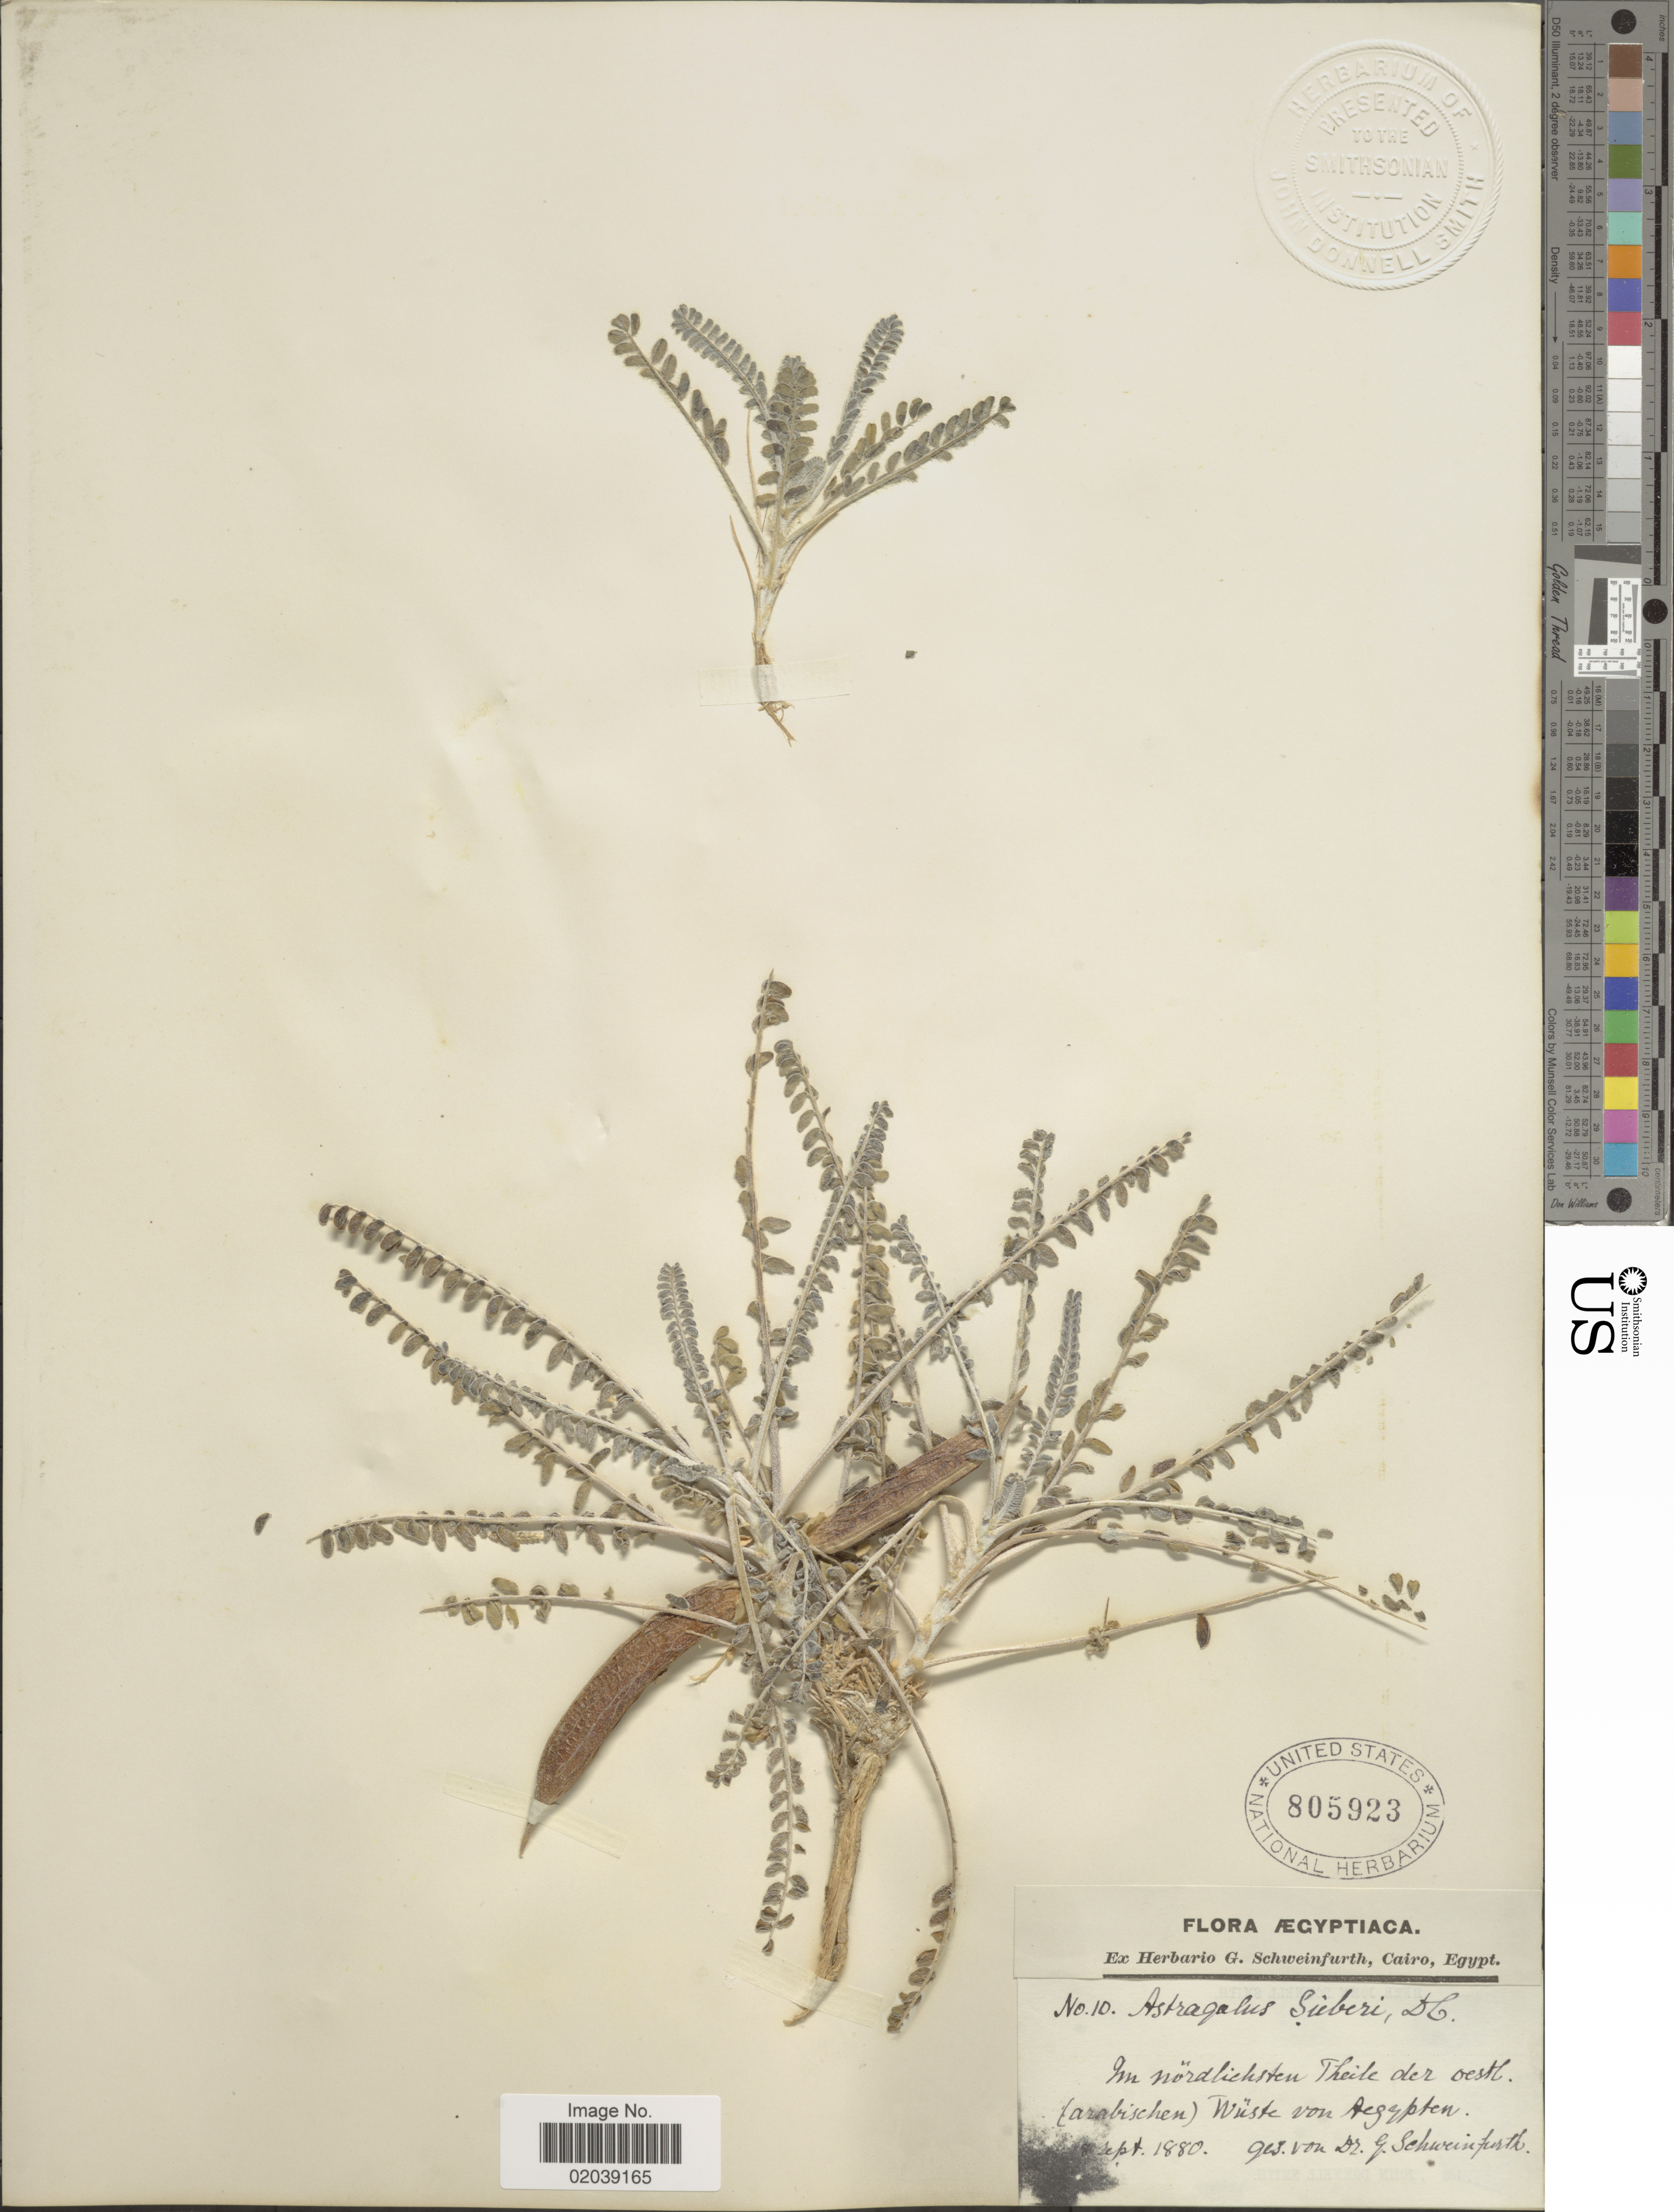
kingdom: Plantae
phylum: Tracheophyta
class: Magnoliopsida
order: Fabales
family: Fabaceae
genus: Astragalus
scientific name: Astragalus sieberi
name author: DC.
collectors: G. A. Schweinfurth (herbarium)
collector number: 10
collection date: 1880-09-08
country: Egypt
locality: In nordlichsten Theile der oestl. (arabischen) Wuste von Aegypten.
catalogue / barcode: US 805923